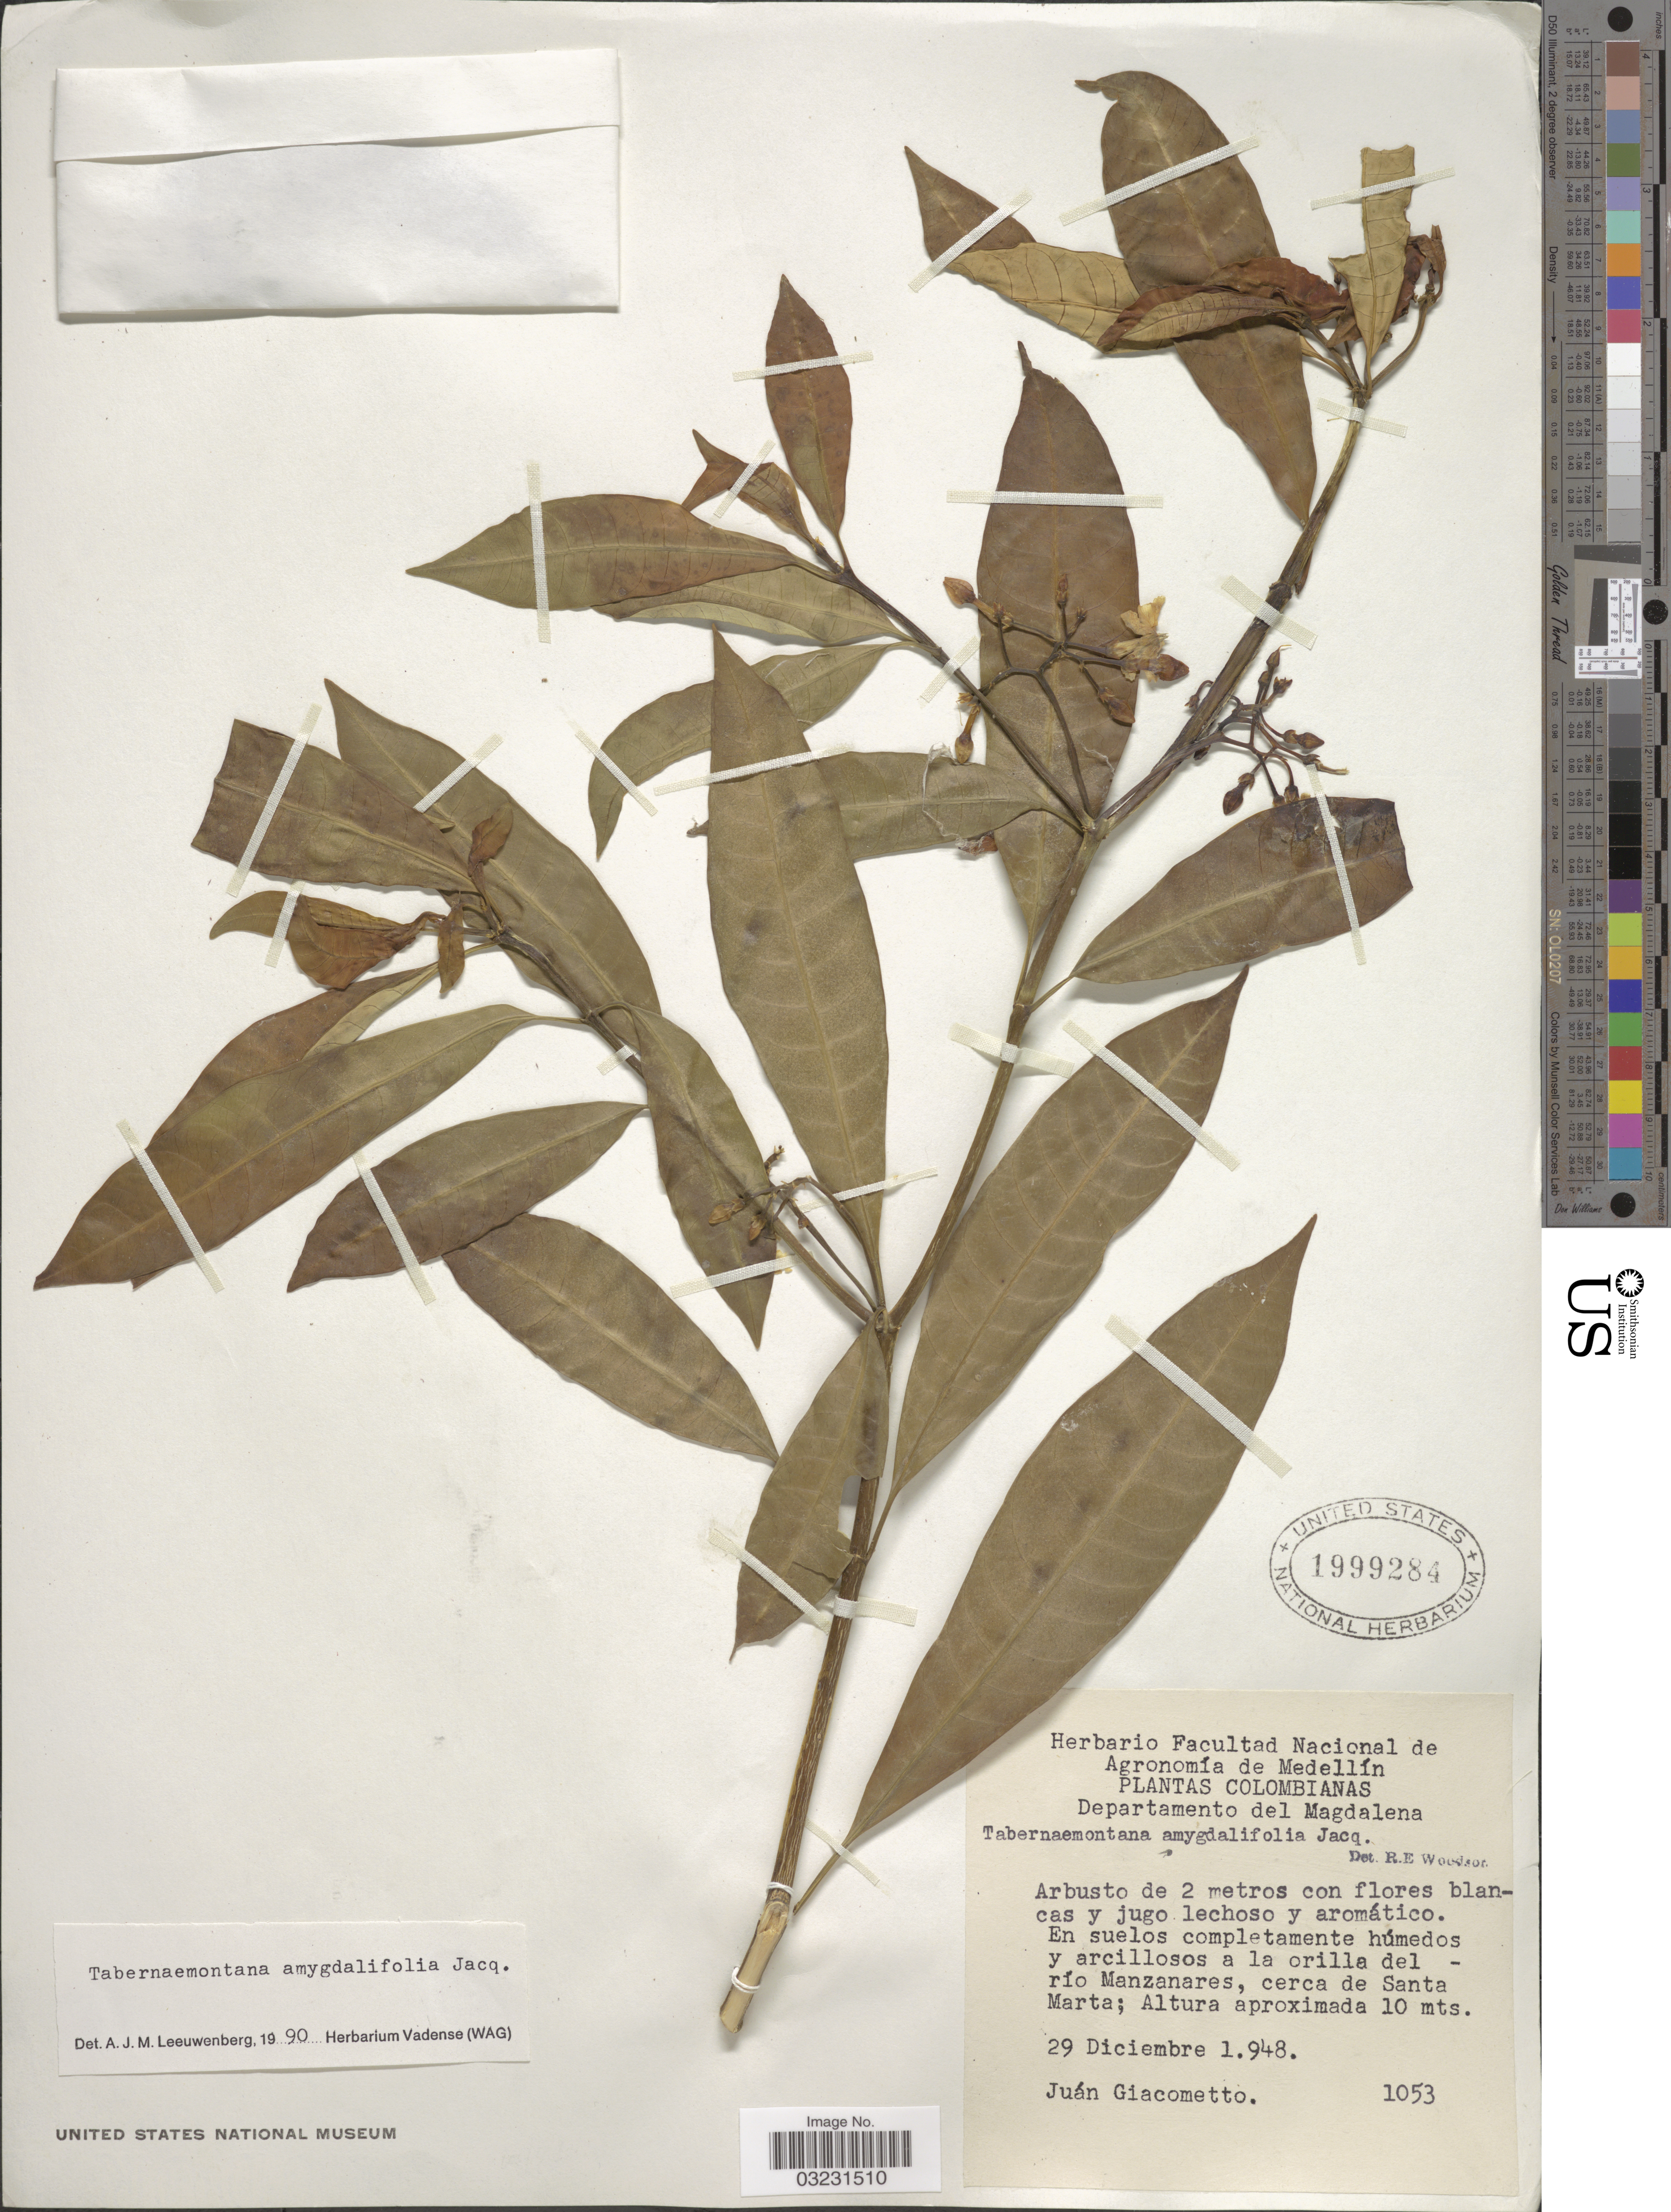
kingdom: Plantae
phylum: Tracheophyta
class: Magnoliopsida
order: Gentianales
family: Apocynaceae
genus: Tabernaemontana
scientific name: Tabernaemontana amygdalifolia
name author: Jacq.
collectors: J. Giacometto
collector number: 1053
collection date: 1948-12-29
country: Colombia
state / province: Magdalena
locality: Departamento del Magdalena. En suelos completamente húmedos y arcillosos a la orilla del río Manzanares, cerca de Santa Marta.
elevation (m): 10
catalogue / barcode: US 1999284